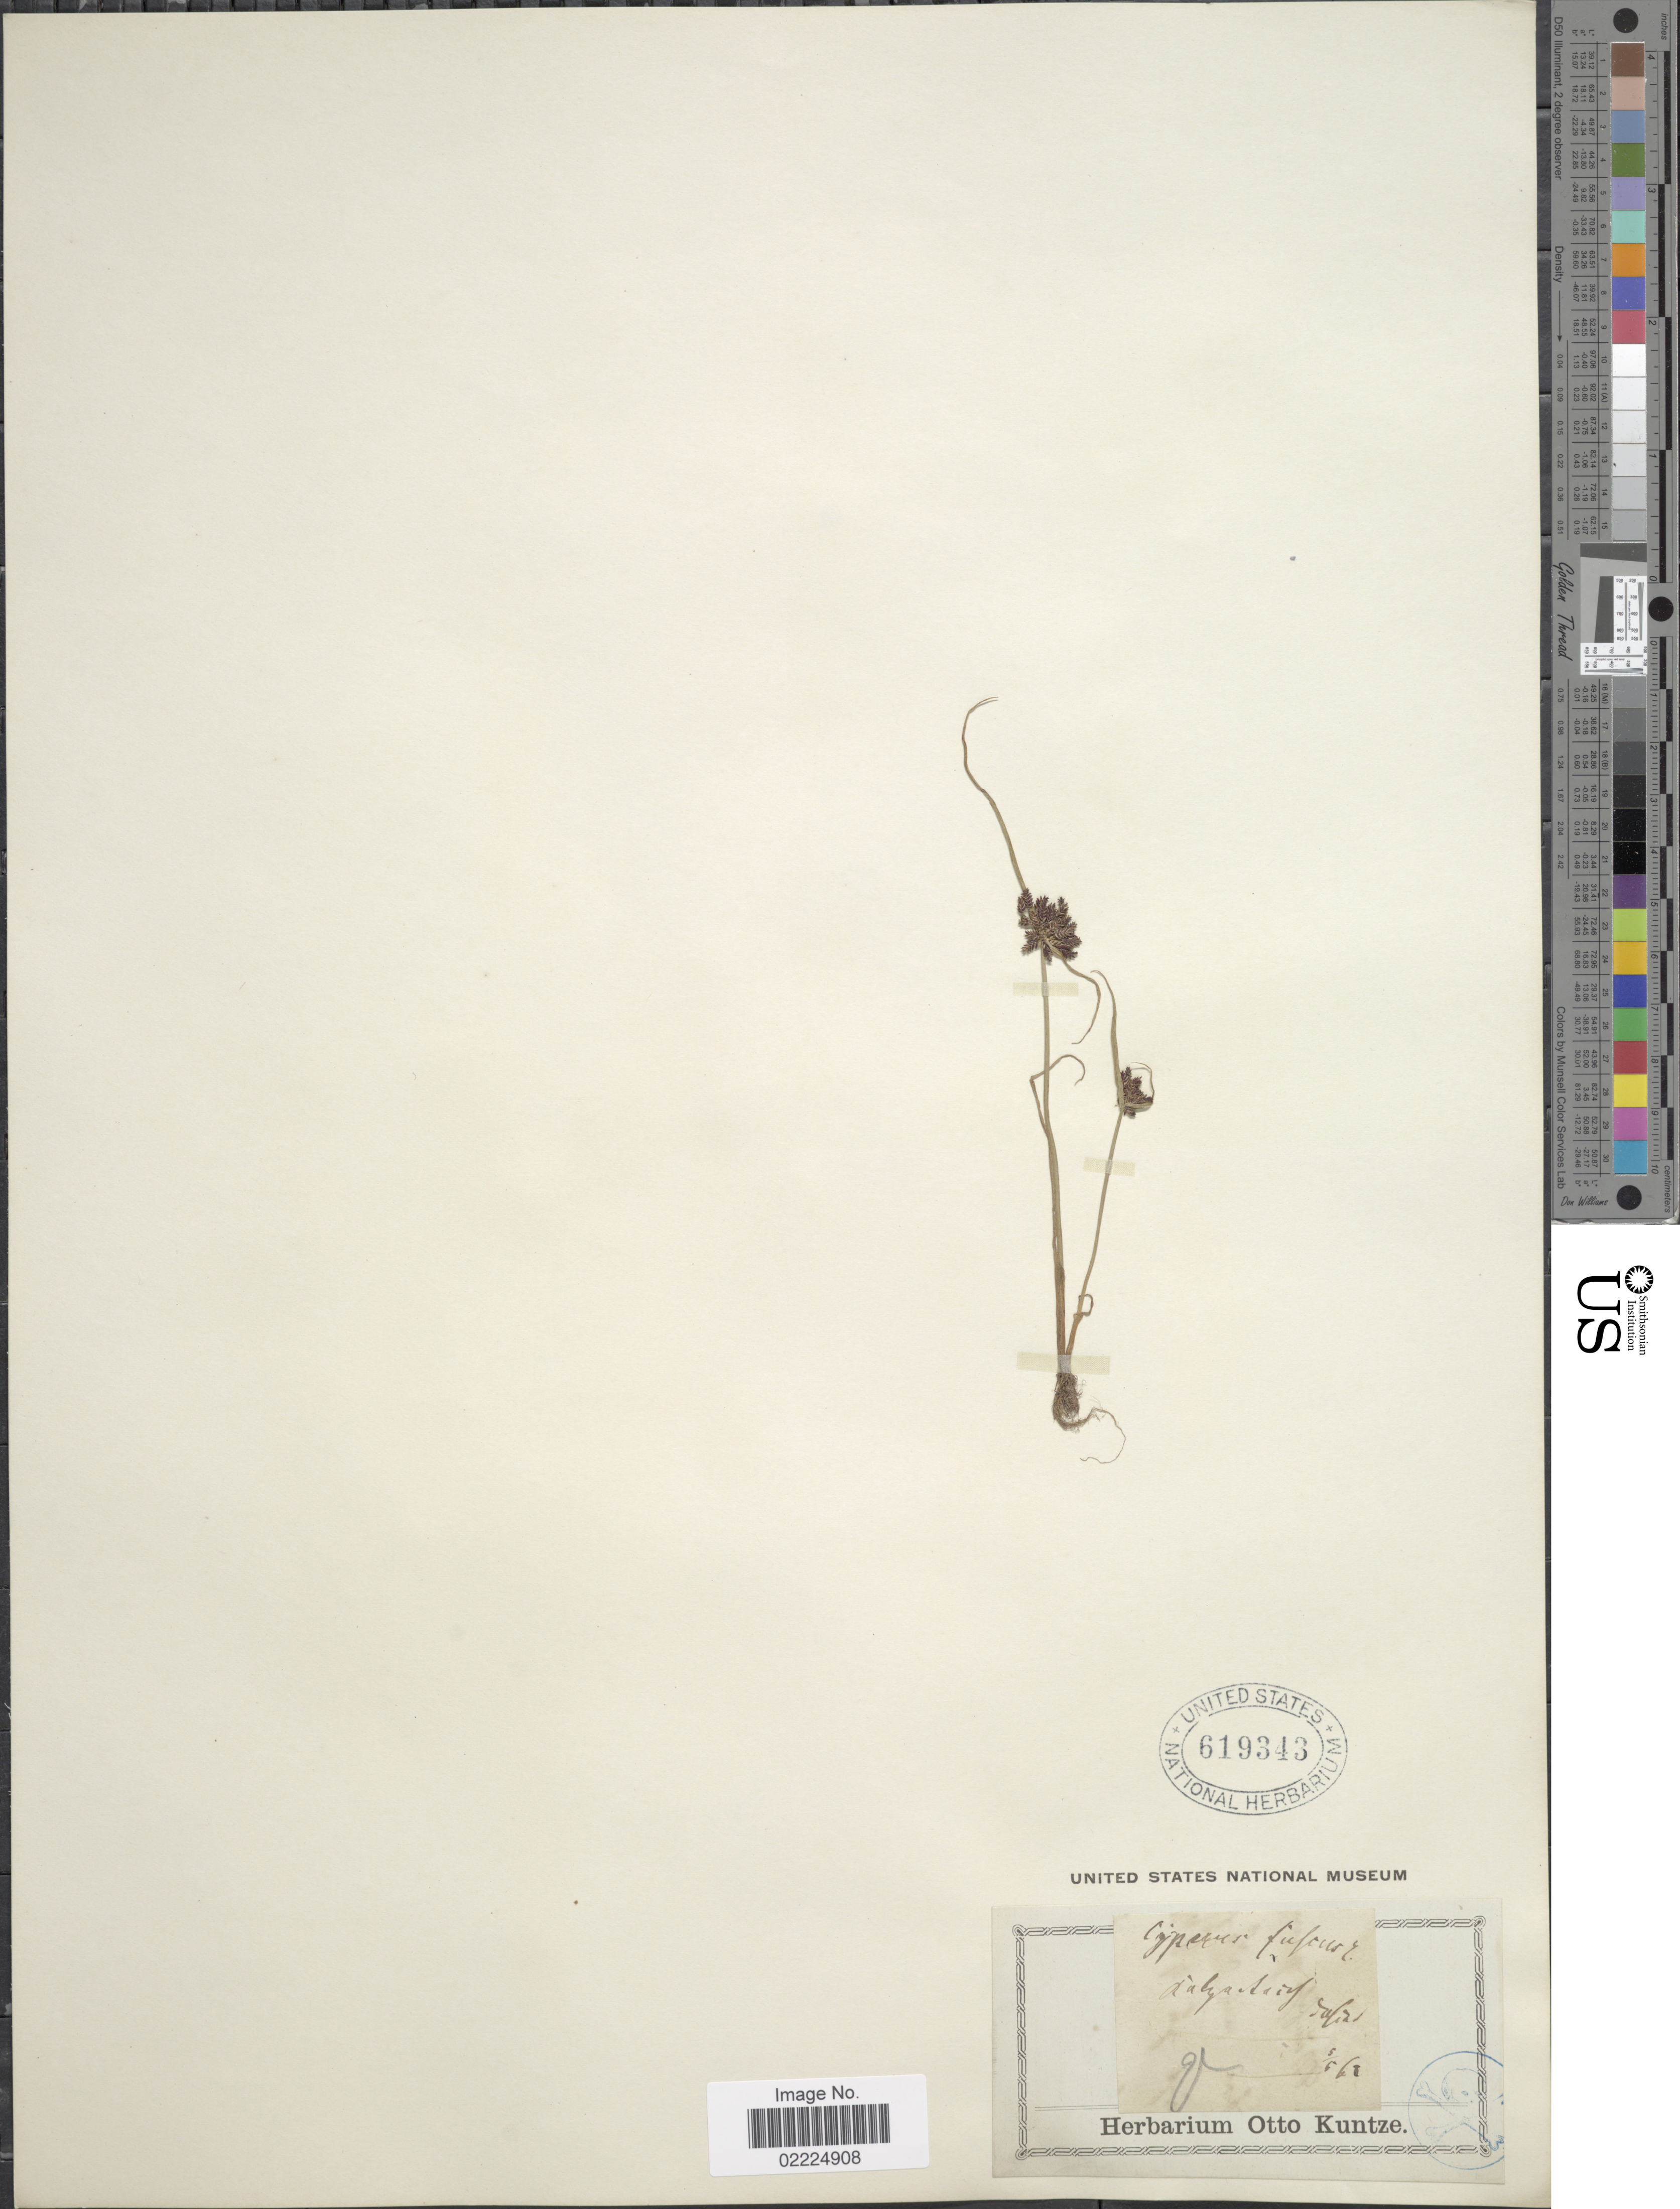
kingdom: Plantae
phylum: Tracheophyta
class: Liliopsida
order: Poales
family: Cyperaceae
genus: Cyperus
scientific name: Cyperus fuscus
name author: L.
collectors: ex herb. Otto Kuntze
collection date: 1868-05-05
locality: [illegible text].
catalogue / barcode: US 619343